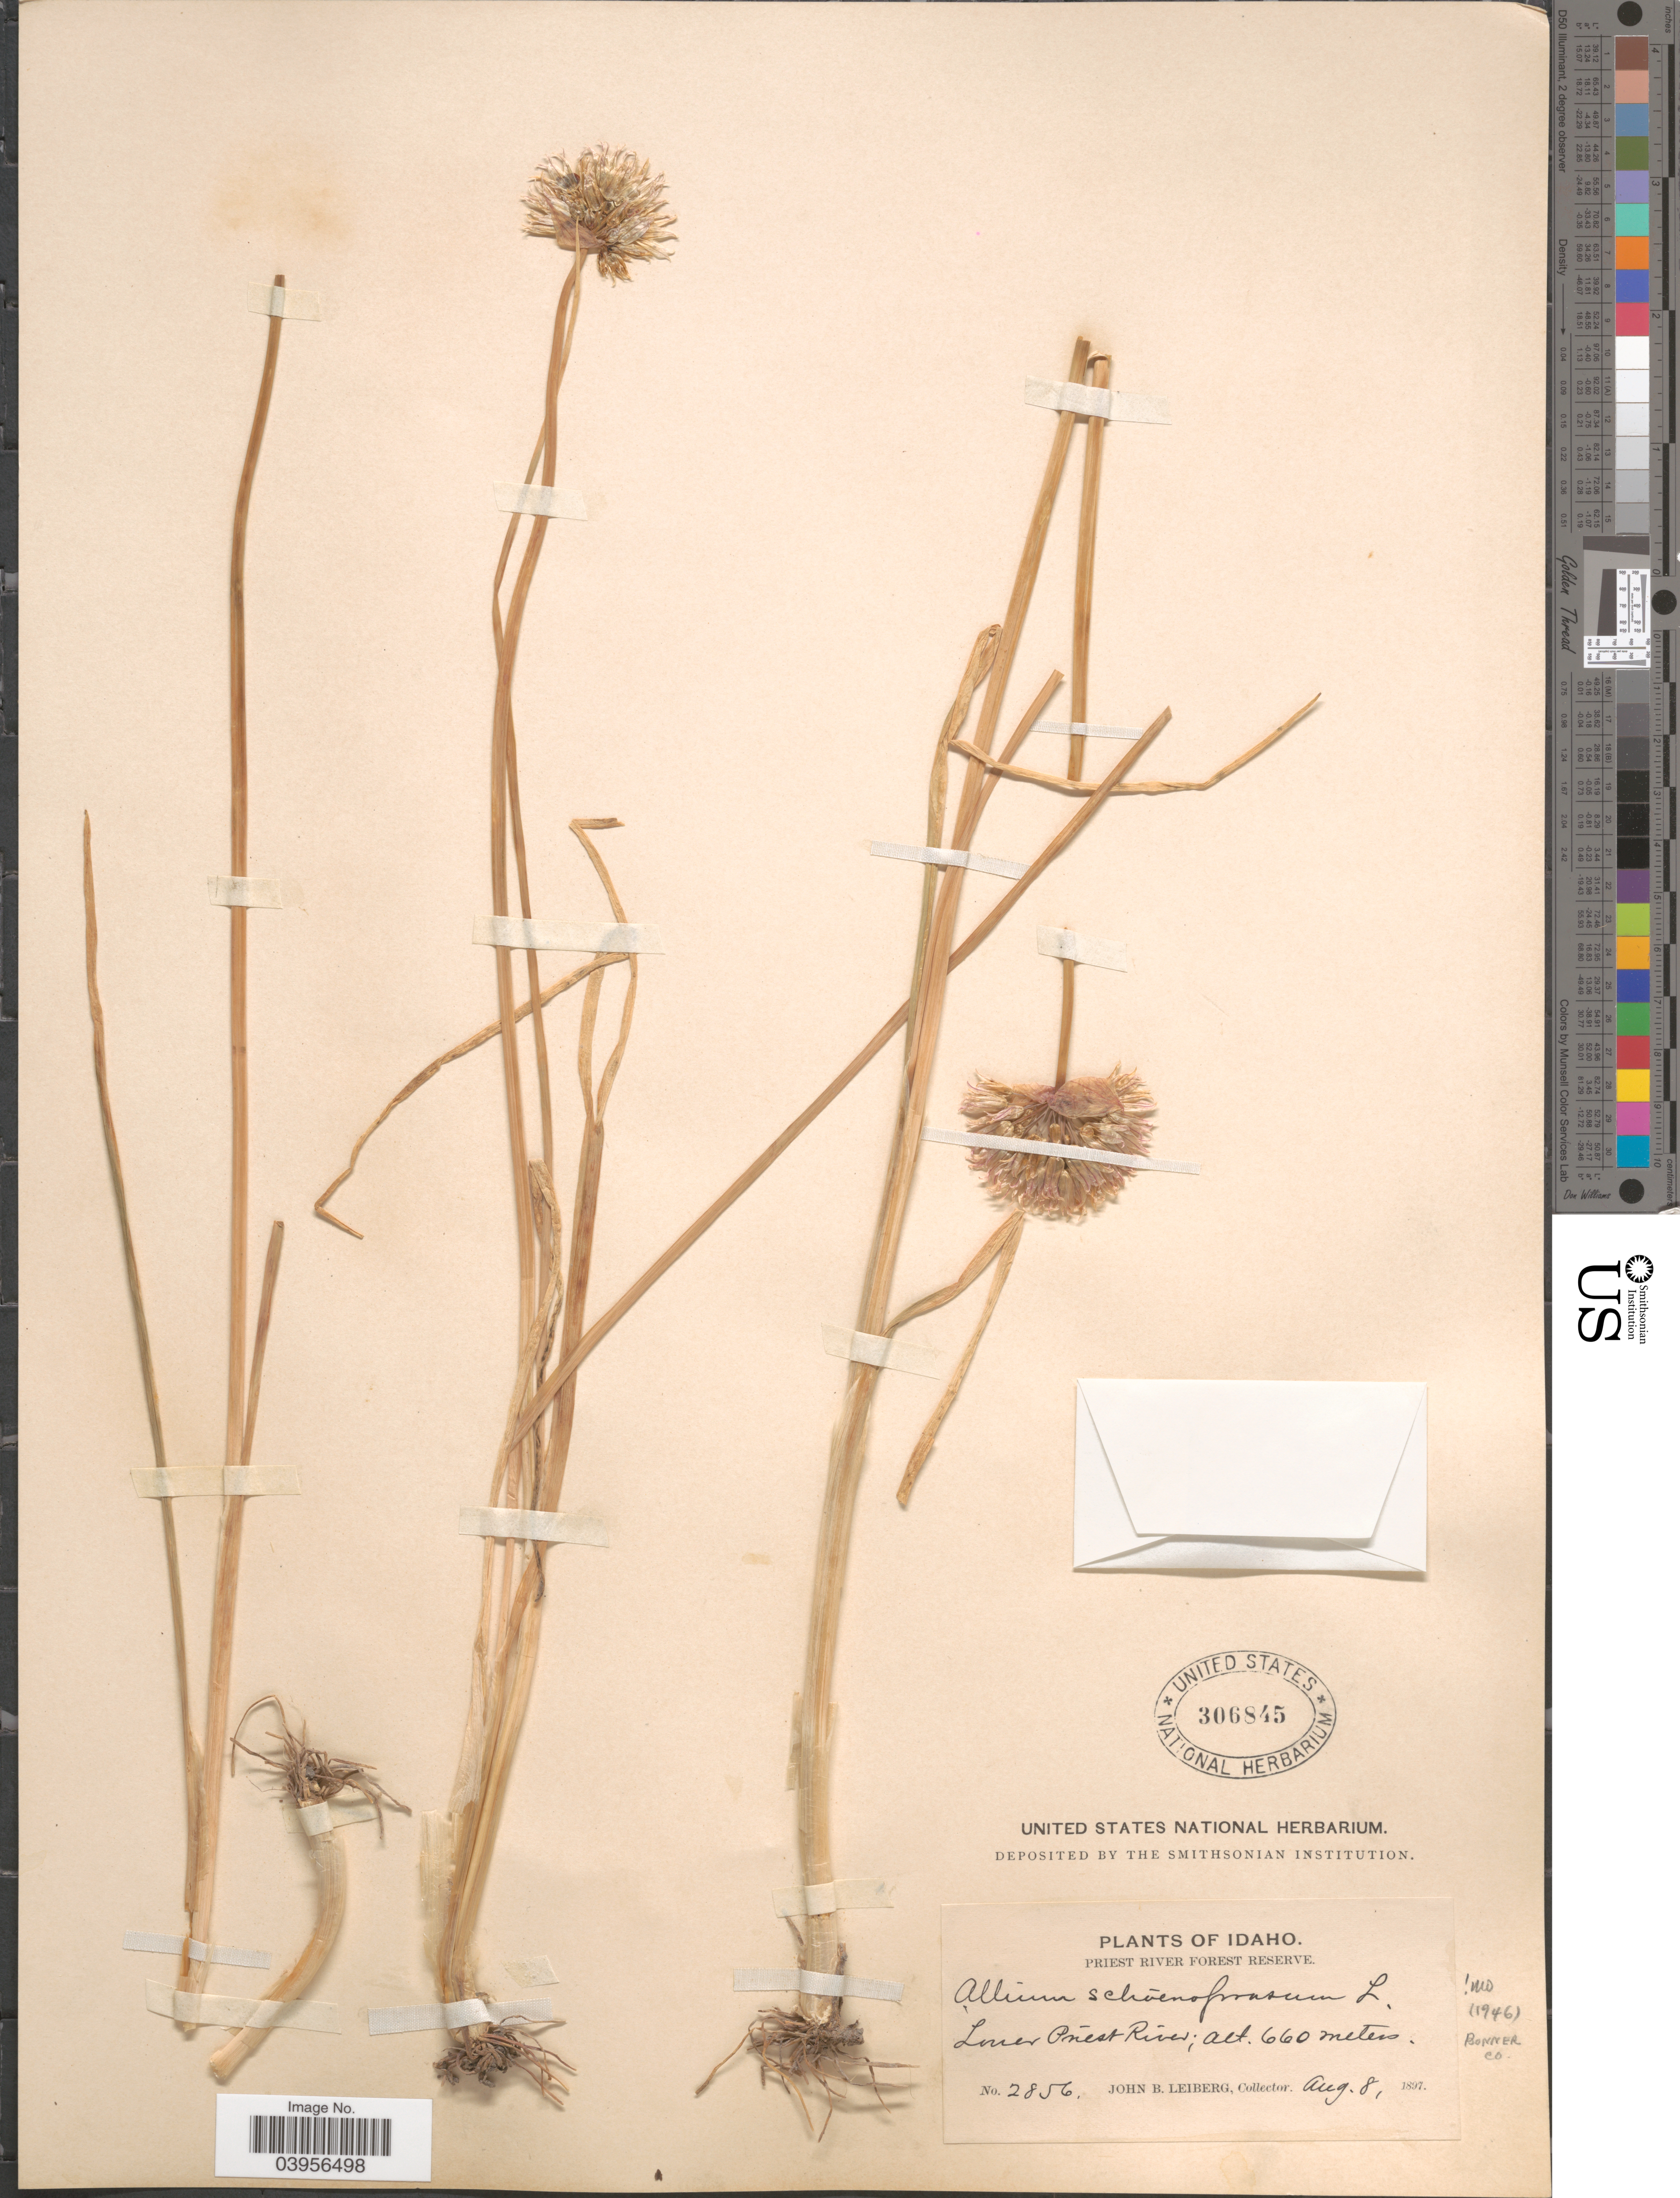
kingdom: Plantae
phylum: Tracheophyta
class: Liliopsida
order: Asparagales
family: Amaryllidaceae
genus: Allium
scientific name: Allium schoenoprasum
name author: L.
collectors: J. B. Leiberg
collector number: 2856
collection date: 1897-08-08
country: United States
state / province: Idaho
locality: Priest River Forest Reserve. Lower Priest River.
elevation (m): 660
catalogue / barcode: US 306845